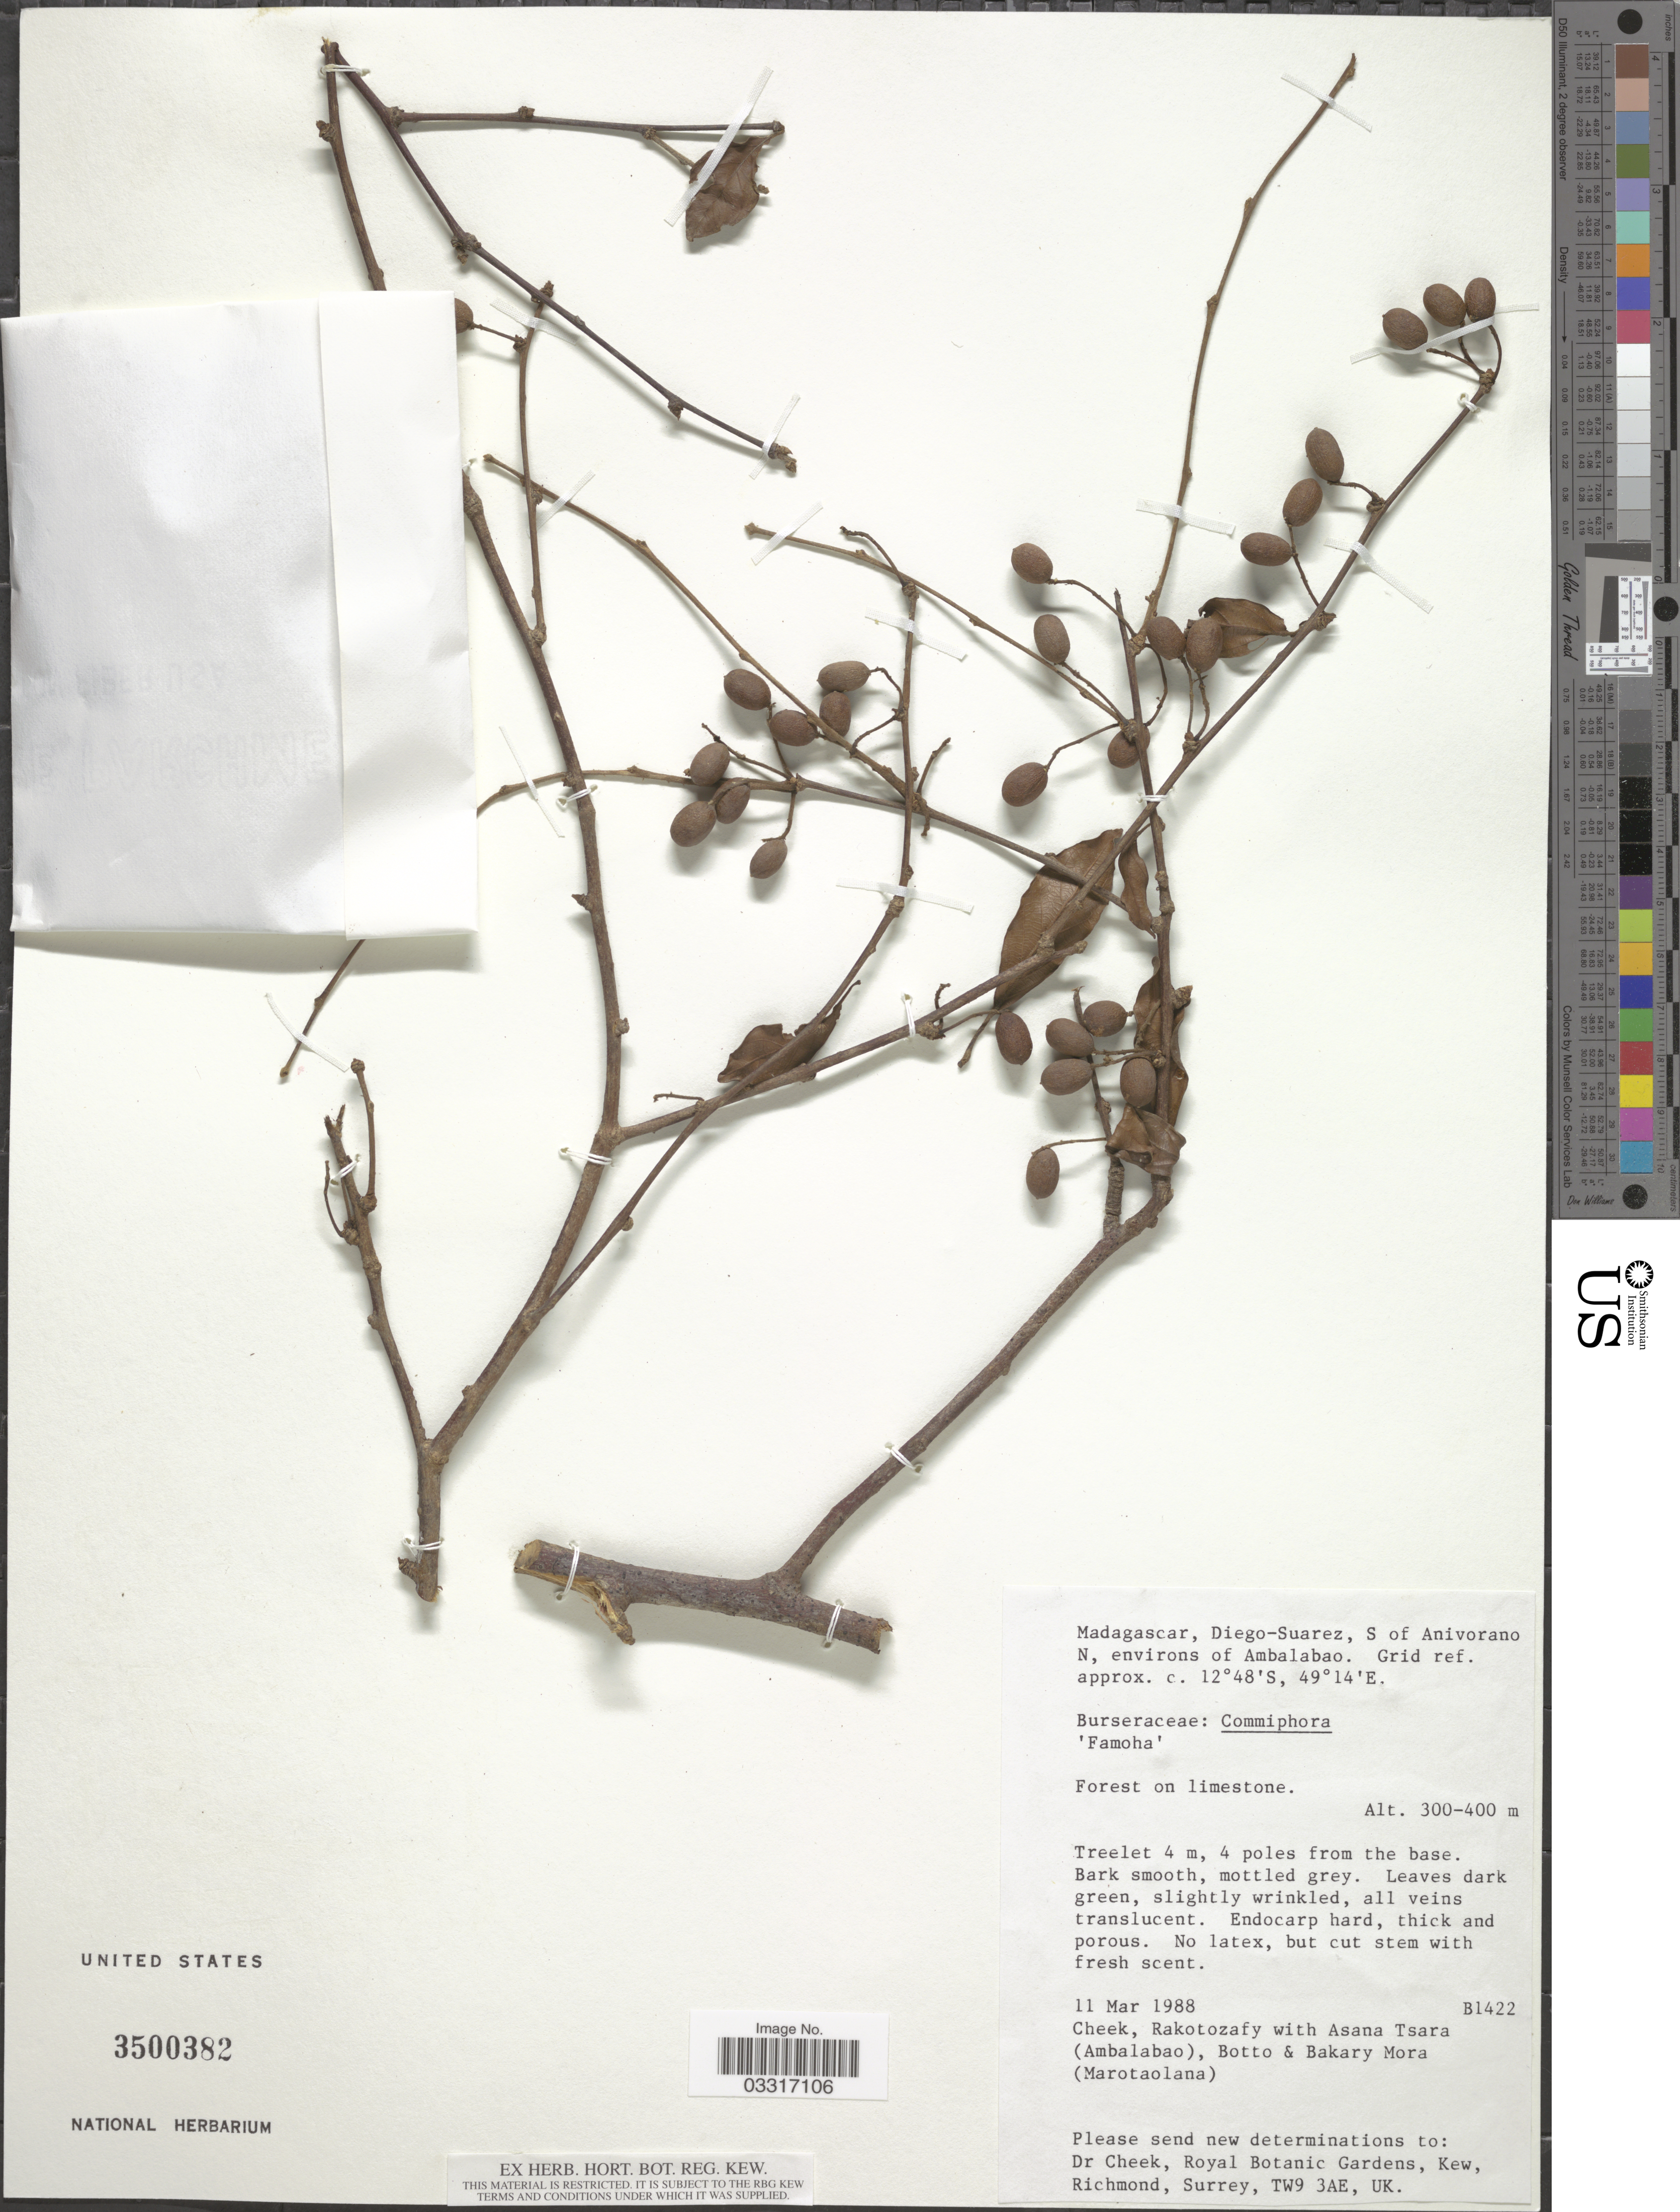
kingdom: Plantae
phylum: Tracheophyta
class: Magnoliopsida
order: Sapindales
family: Burseraceae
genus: Commiphora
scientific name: Commiphora sp.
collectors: -. Cheek, Rakotozafy, A. Tsara & B. Mora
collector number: B1422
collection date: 1988-03-11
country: Madagascar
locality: Diego-Suarez, S of Anivorano N, environs of Ambalabao.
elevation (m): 300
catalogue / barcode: US 3500382